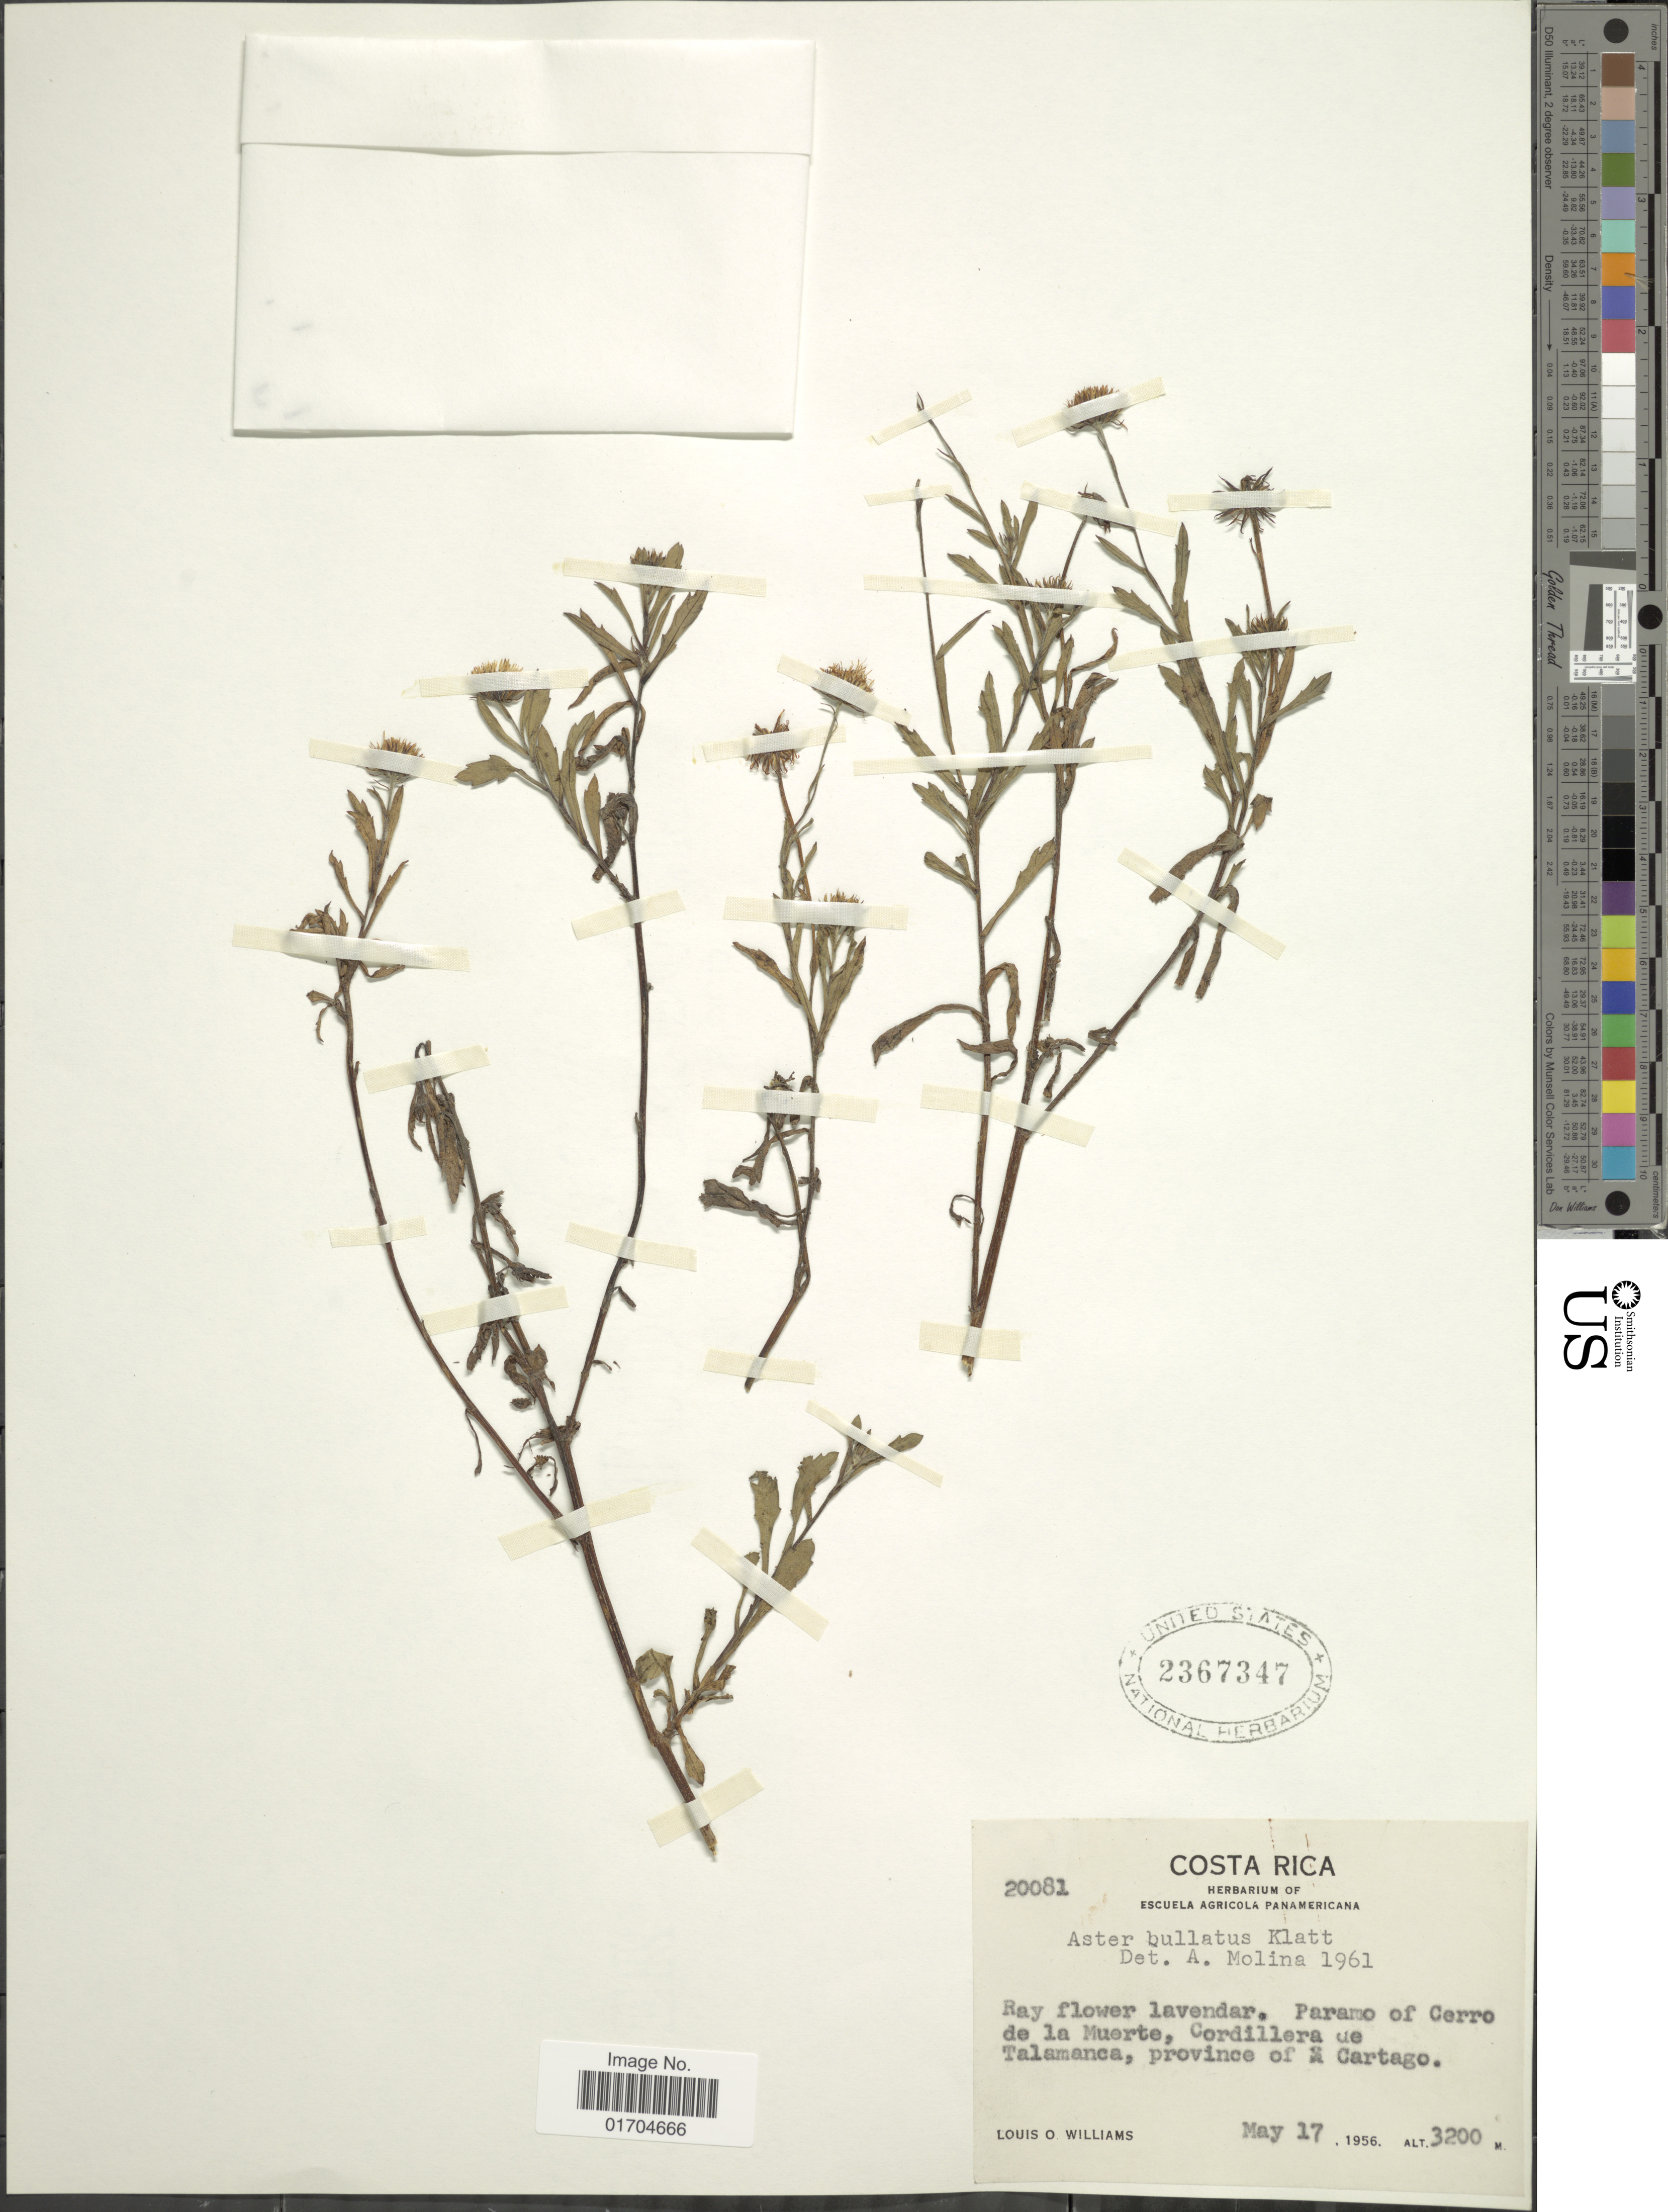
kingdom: Plantae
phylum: Tracheophyta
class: Magnoliopsida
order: Asterales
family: Asteraceae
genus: Symphyotrichum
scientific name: Symphyotrichum bullatum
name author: (Klatt) G.L. Nesom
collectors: L. O. Williams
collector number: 20081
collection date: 1956-05-17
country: Costa Rica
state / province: Cartago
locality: Paramo of Cerro de la Muerta, Cordillera de Talamanca, province of S Cartago.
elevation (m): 3200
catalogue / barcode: US 2367347